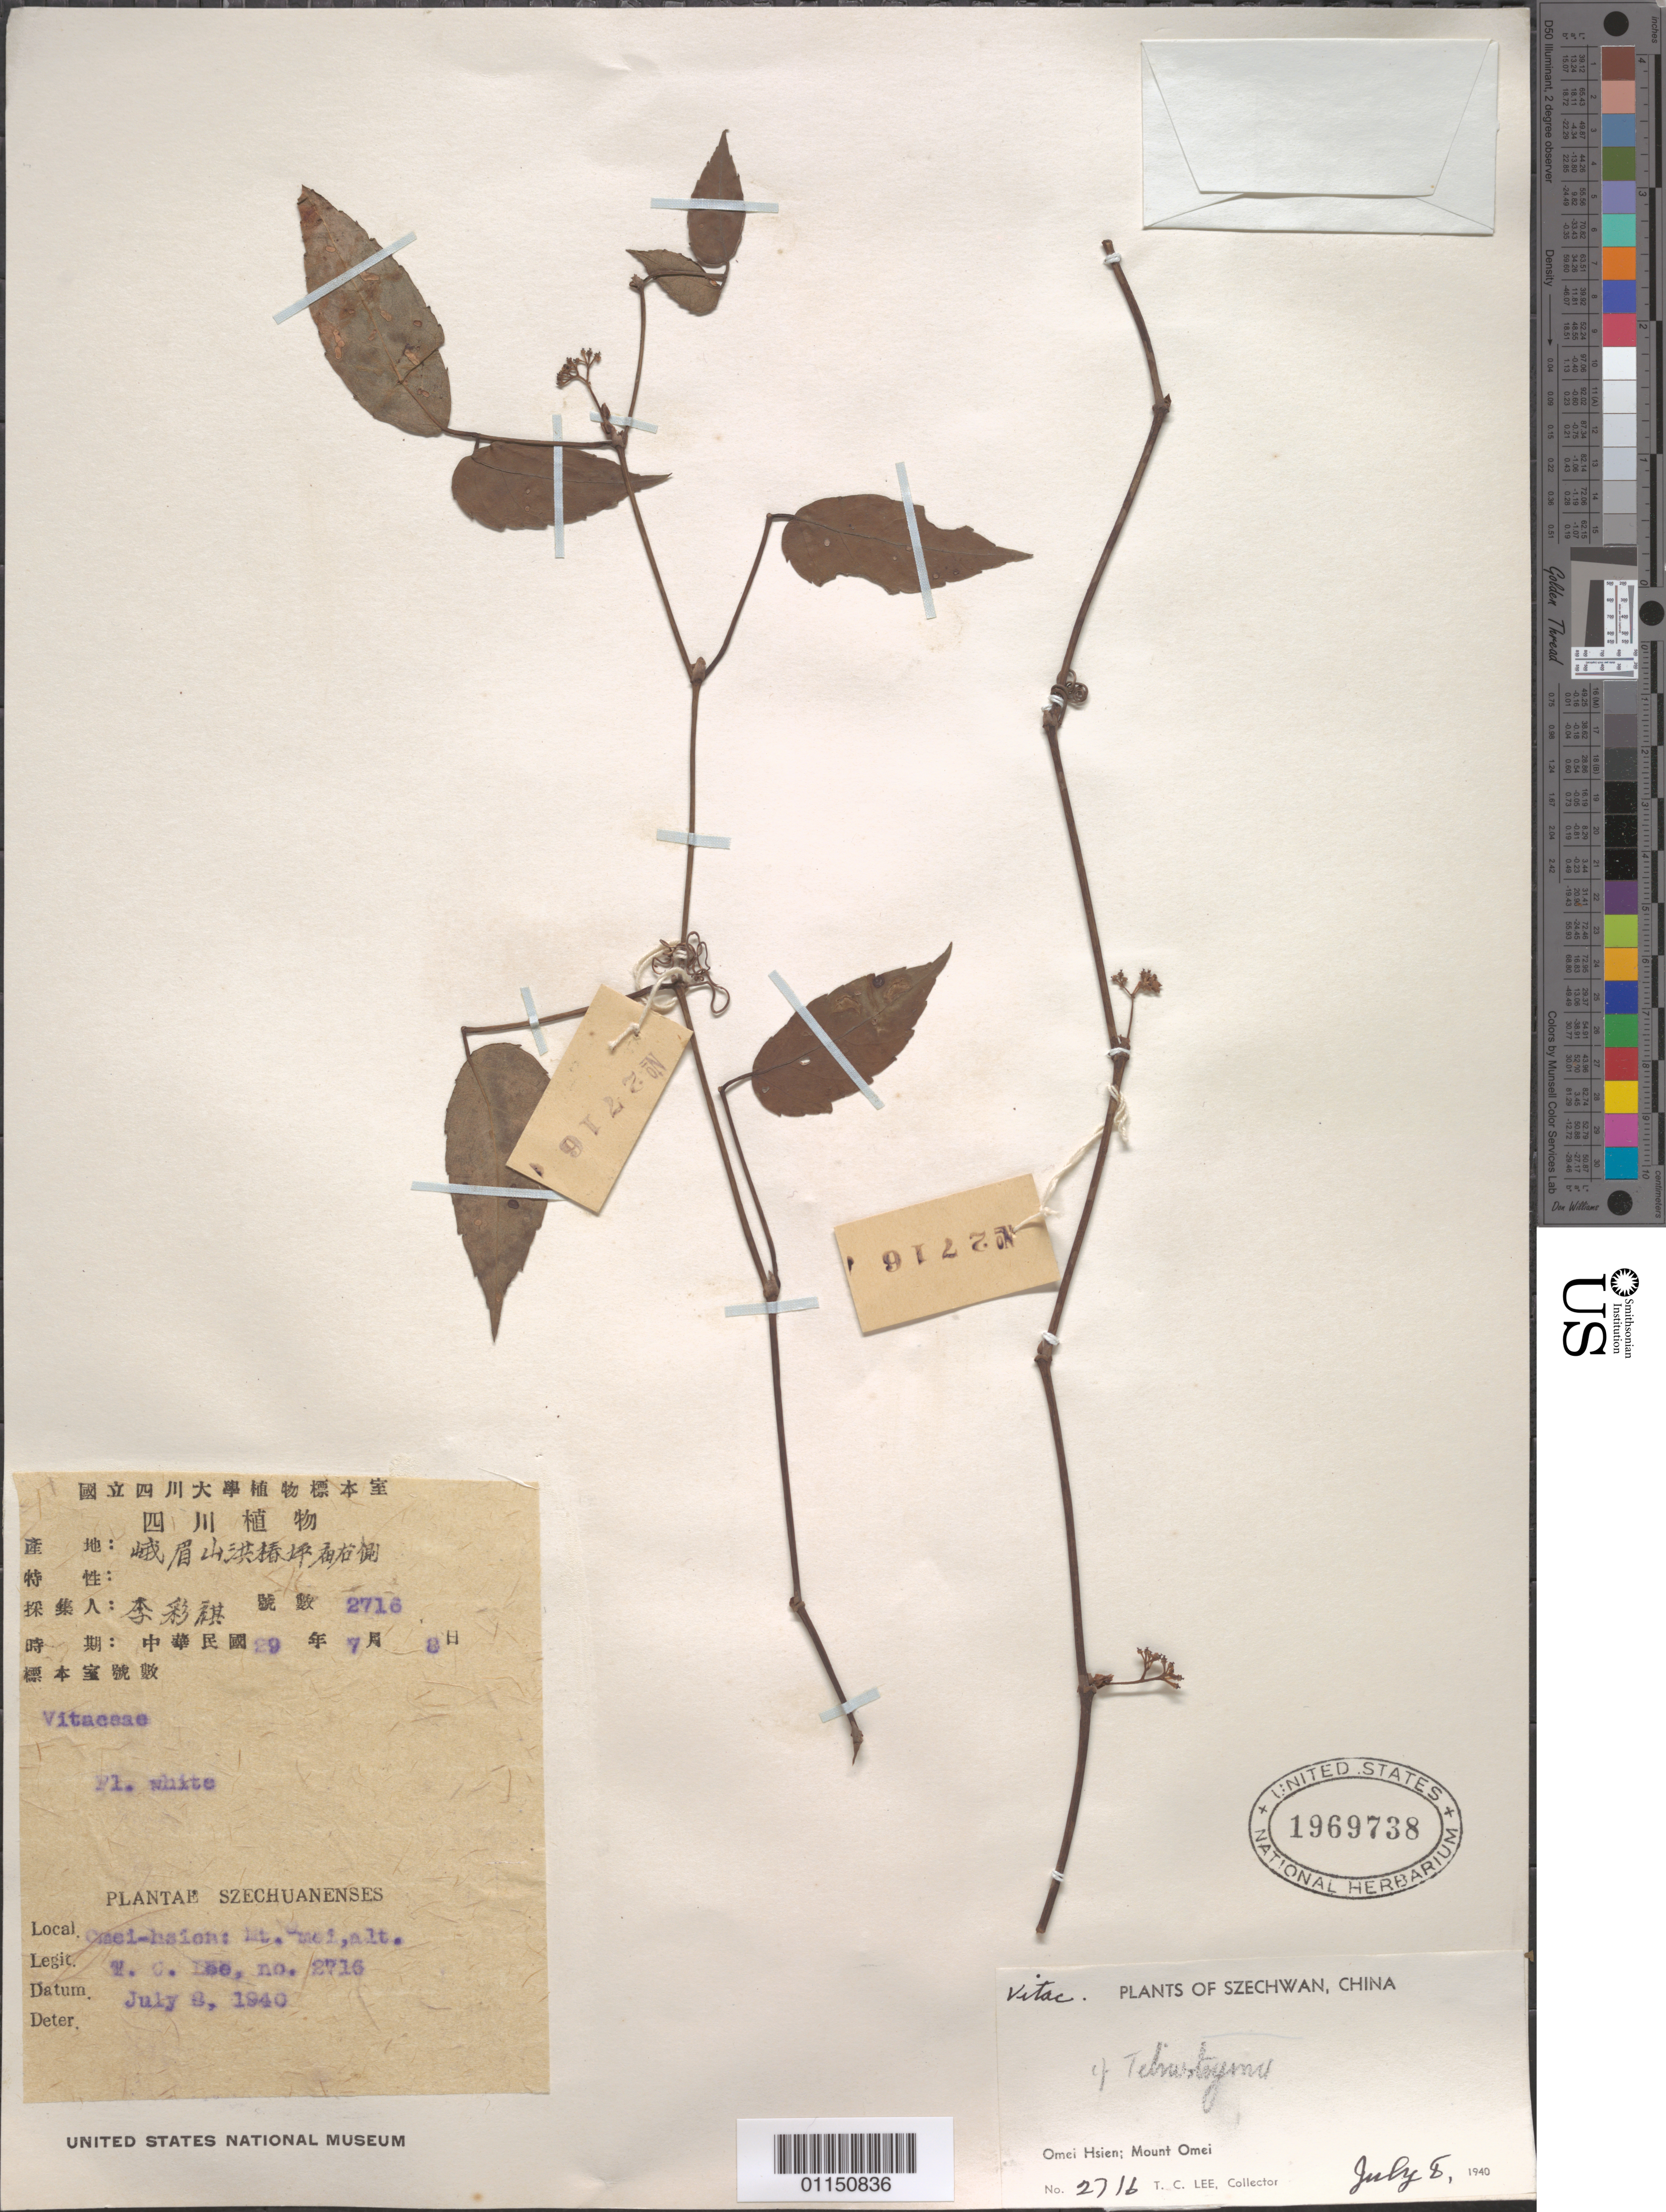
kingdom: Plantae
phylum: Tracheophyta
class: Magnoliopsida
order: Vitales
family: Vitaceae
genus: Tetrastigma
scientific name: Tetrastigma sp.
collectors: T. Lee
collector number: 2716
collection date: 1940-07-08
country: China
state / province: Sichuan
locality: Omei Hsien; Mt Omei.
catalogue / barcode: US 1969738